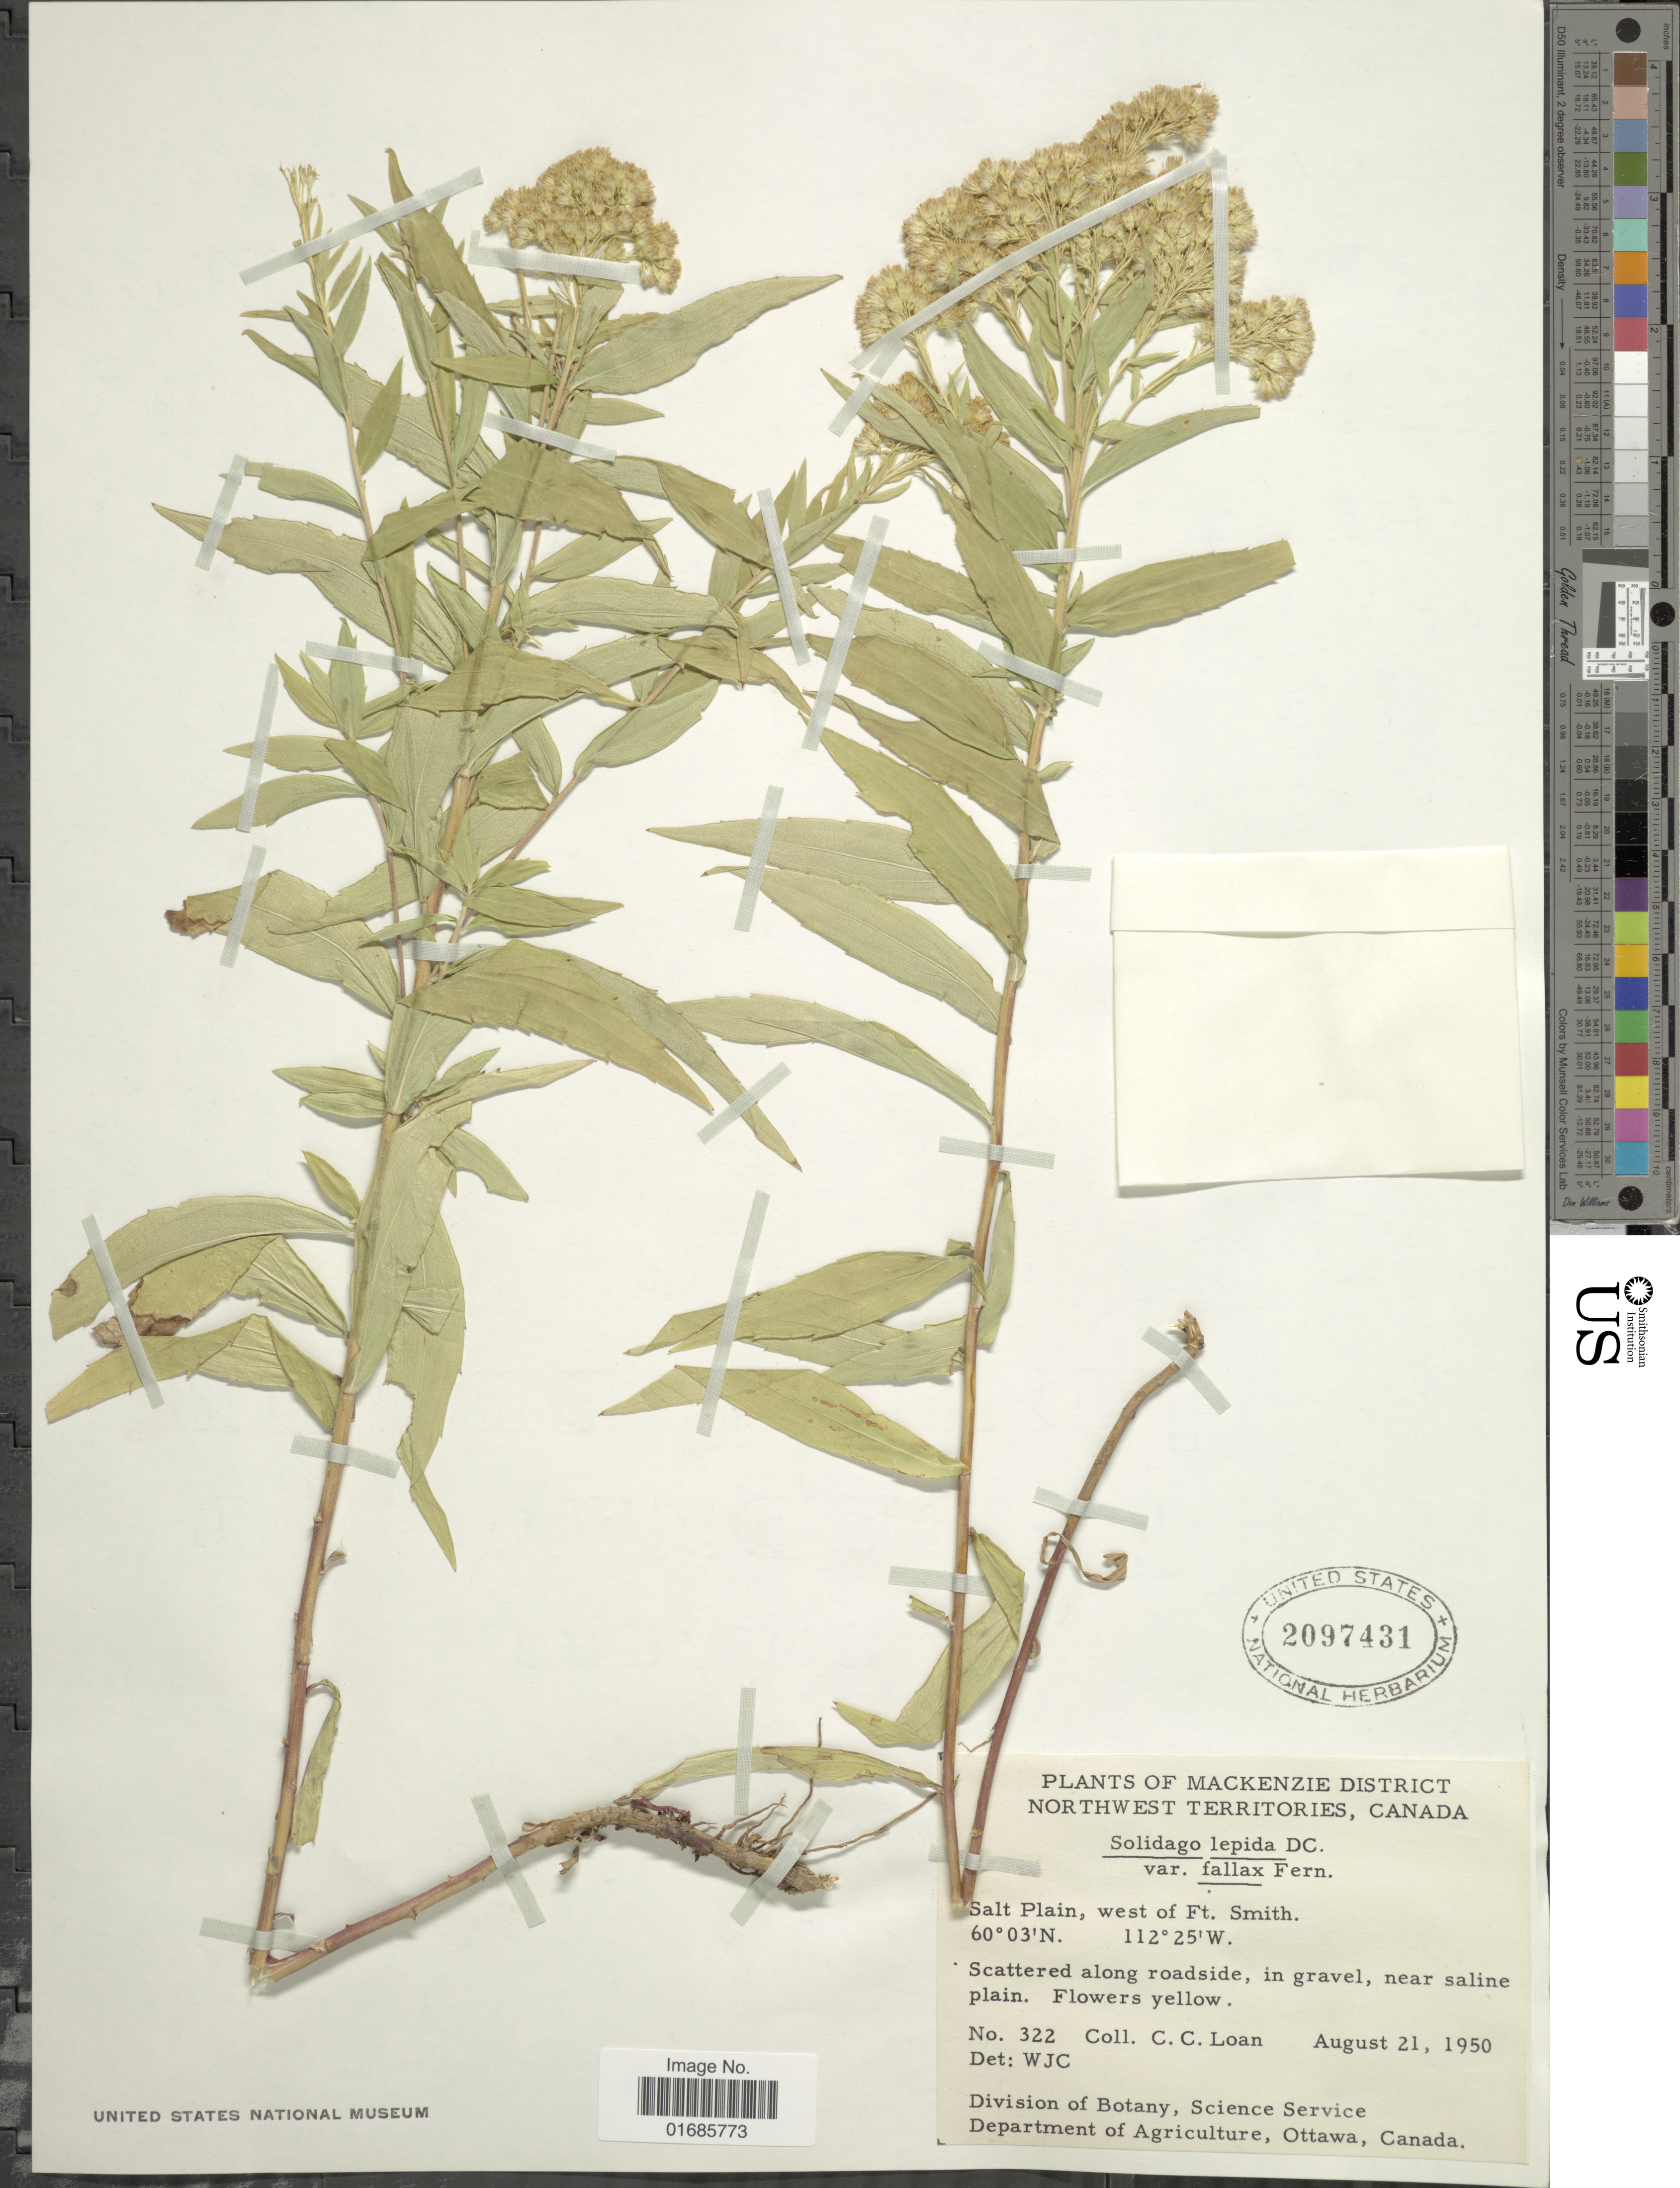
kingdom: Plantae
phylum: Tracheophyta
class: Magnoliopsida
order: Asterales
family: Asteraceae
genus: Solidago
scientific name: Solidago canadensis var. salebrosa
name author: (Piper) M.E. Jones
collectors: C. Loan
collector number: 322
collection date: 1950-08-21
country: Canada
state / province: Northwest Territories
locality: Mackenzie District, Salt Plain, west of Ft. Smith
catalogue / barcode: US 2097431